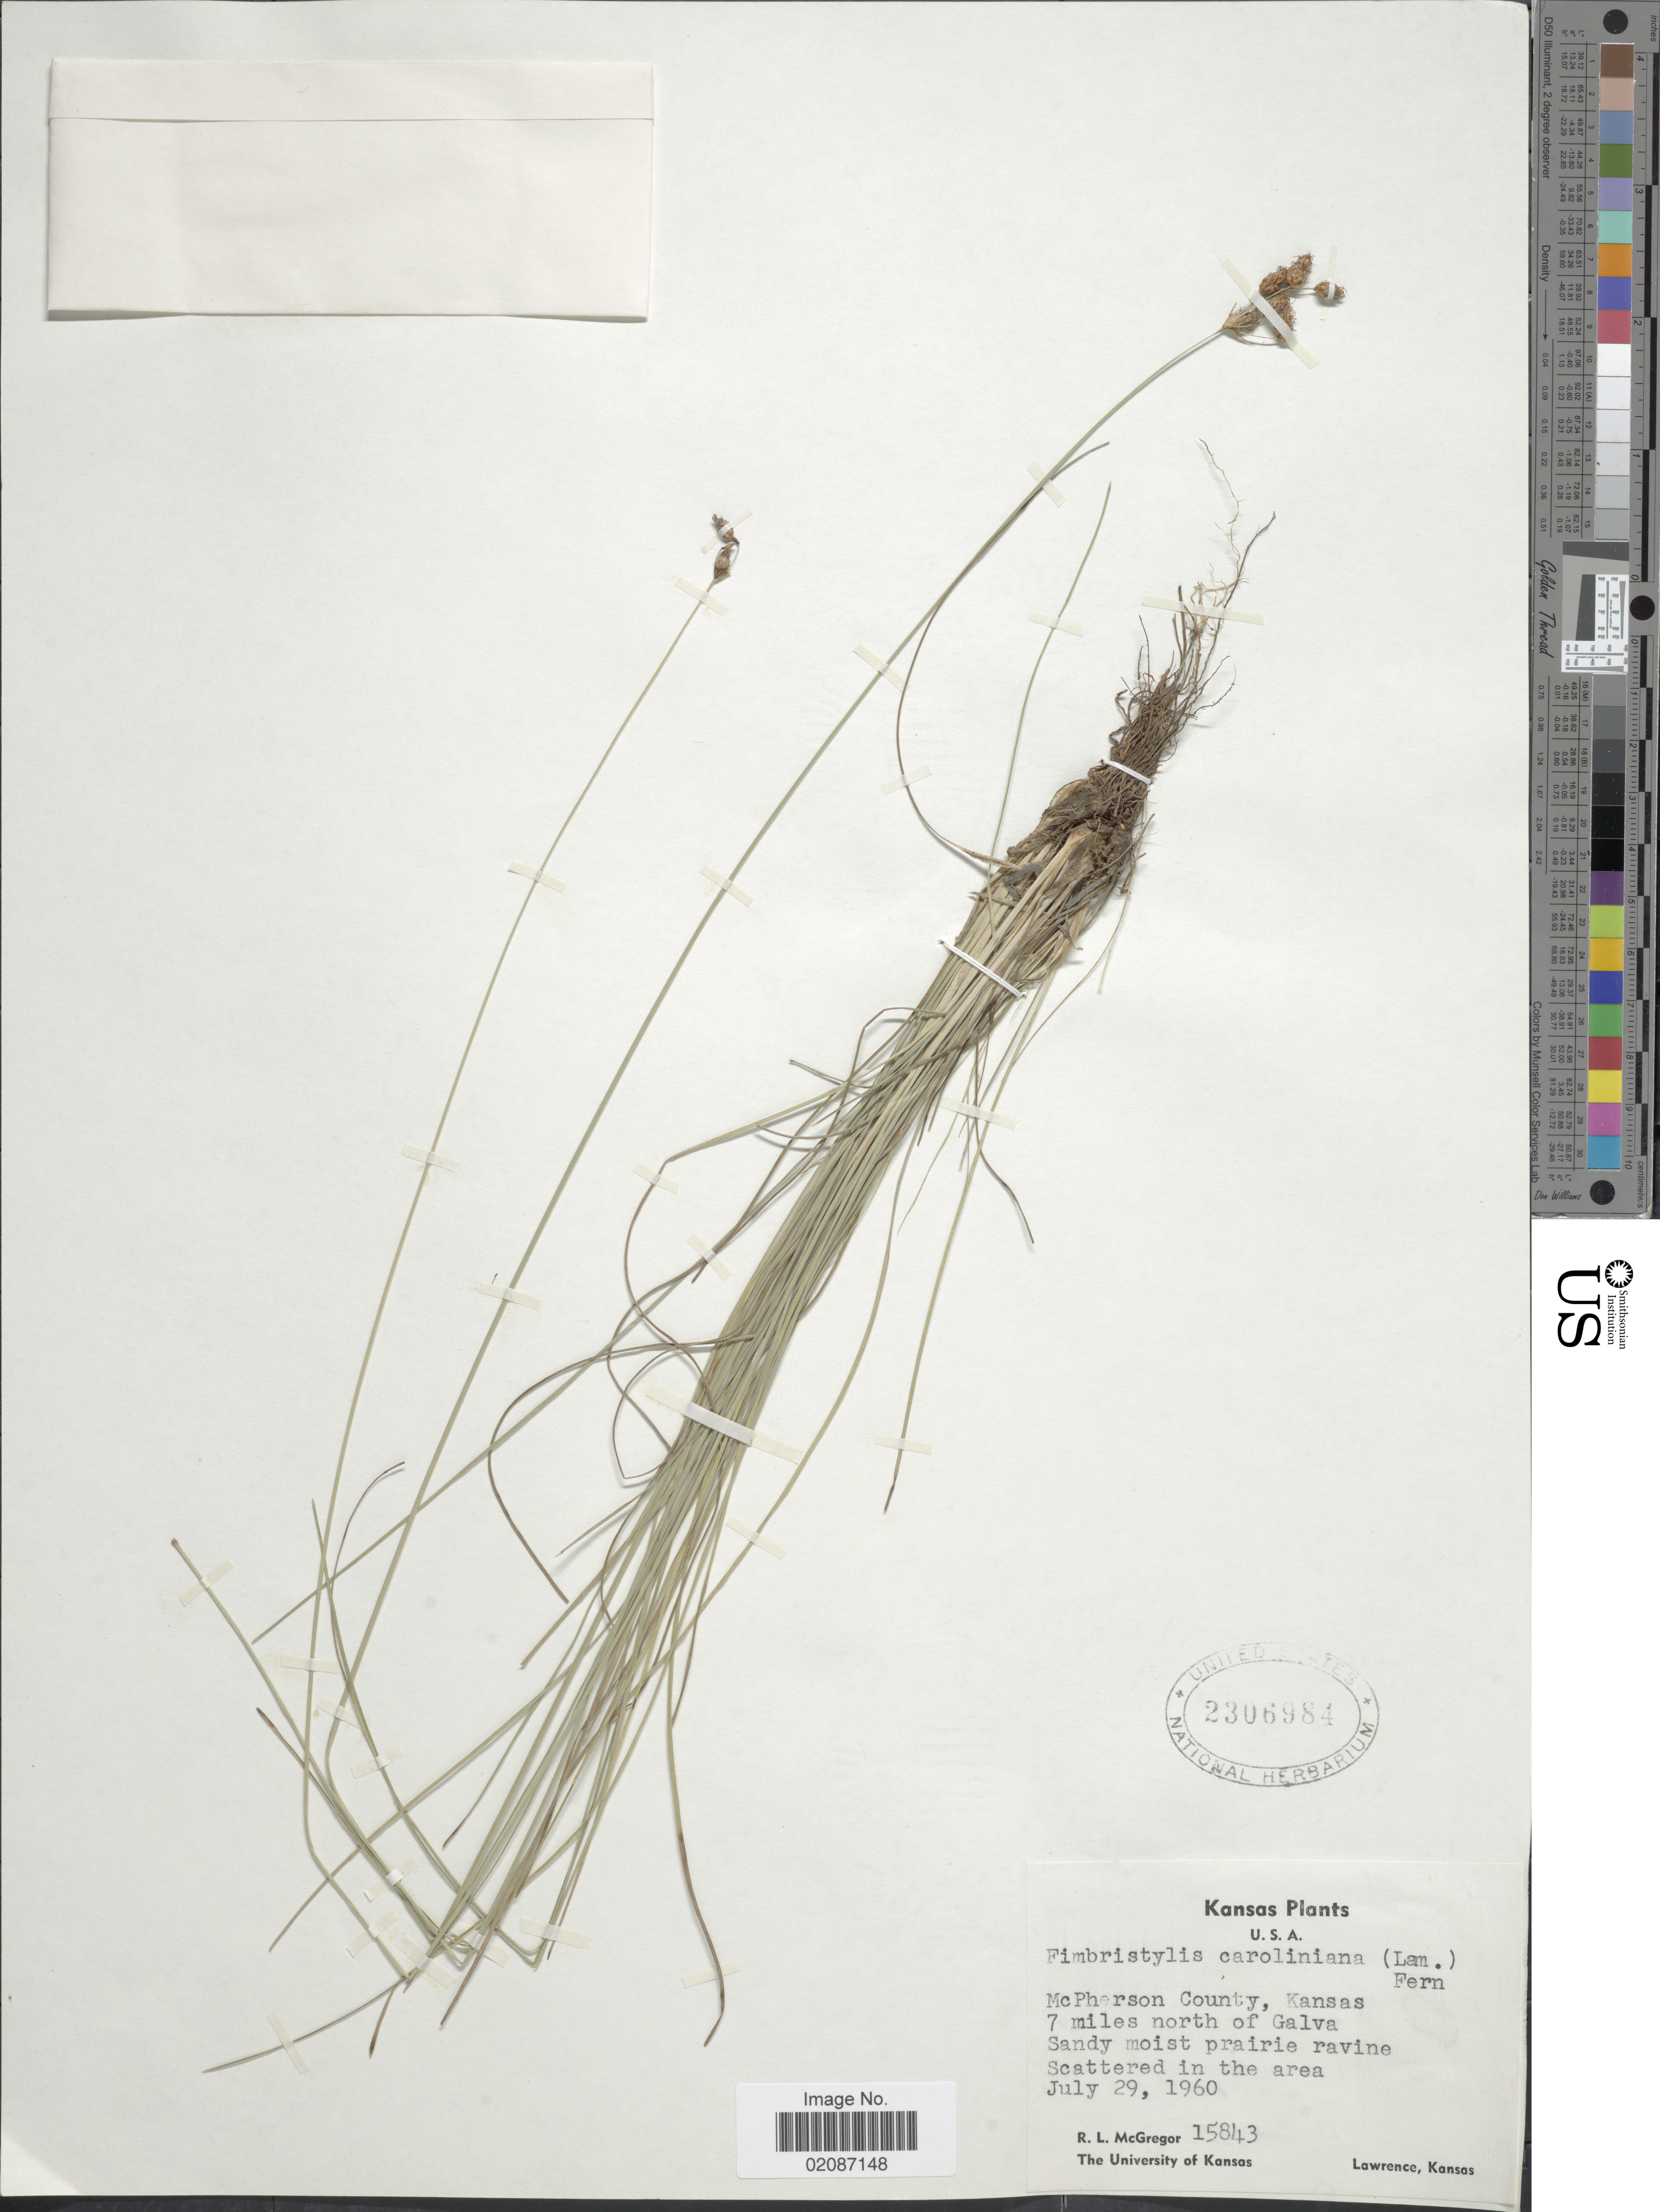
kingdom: Plantae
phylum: Tracheophyta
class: Liliopsida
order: Poales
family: Cyperaceae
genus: Fimbristylis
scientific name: Fimbristylis spadicea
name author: (L.) Vahl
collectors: R. McGregor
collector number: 15843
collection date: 1960-07-29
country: United States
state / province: Kansas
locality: U.S.A., McPherson County, 7 miles north of Galva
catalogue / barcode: US 2306984